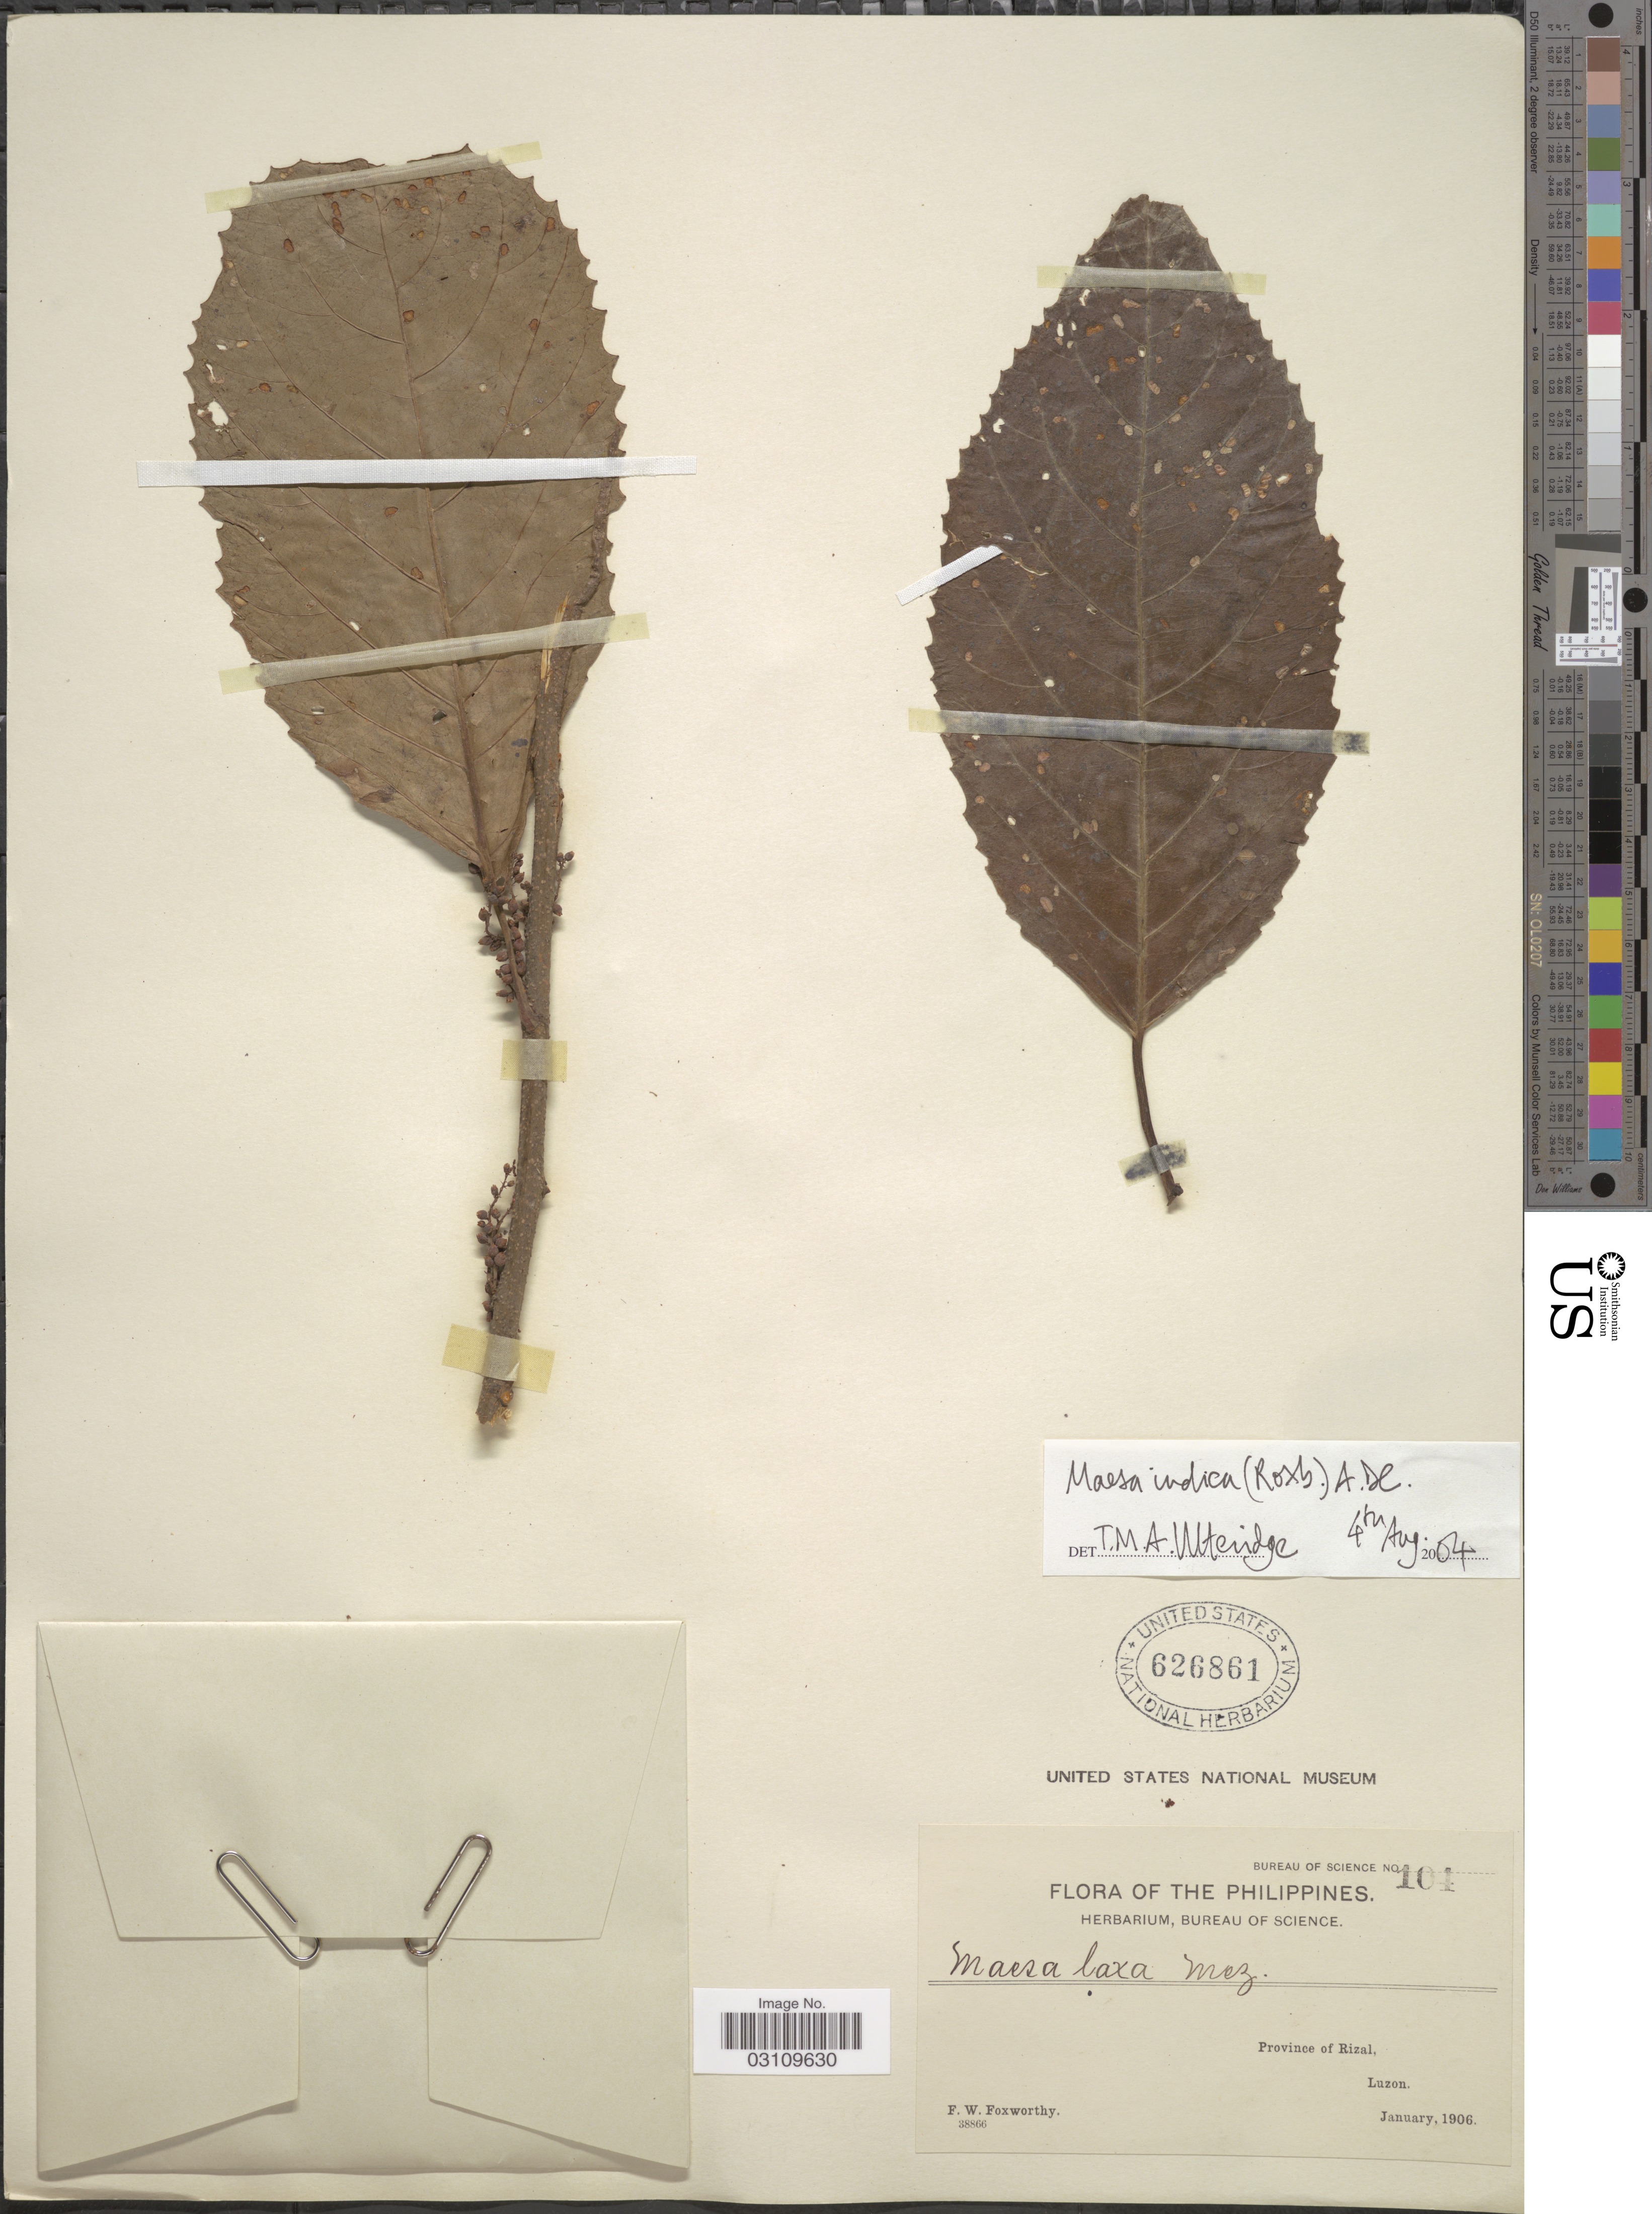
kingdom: Plantae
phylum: Tracheophyta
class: Magnoliopsida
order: Ericales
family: Primulaceae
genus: Maesa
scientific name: Maesa indica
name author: (Roxb.) A. DC.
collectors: F. W. Foxworthy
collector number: Bureau of Science 104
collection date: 1906-01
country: Philippines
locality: Province of Rizal, Luzon.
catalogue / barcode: US 626861